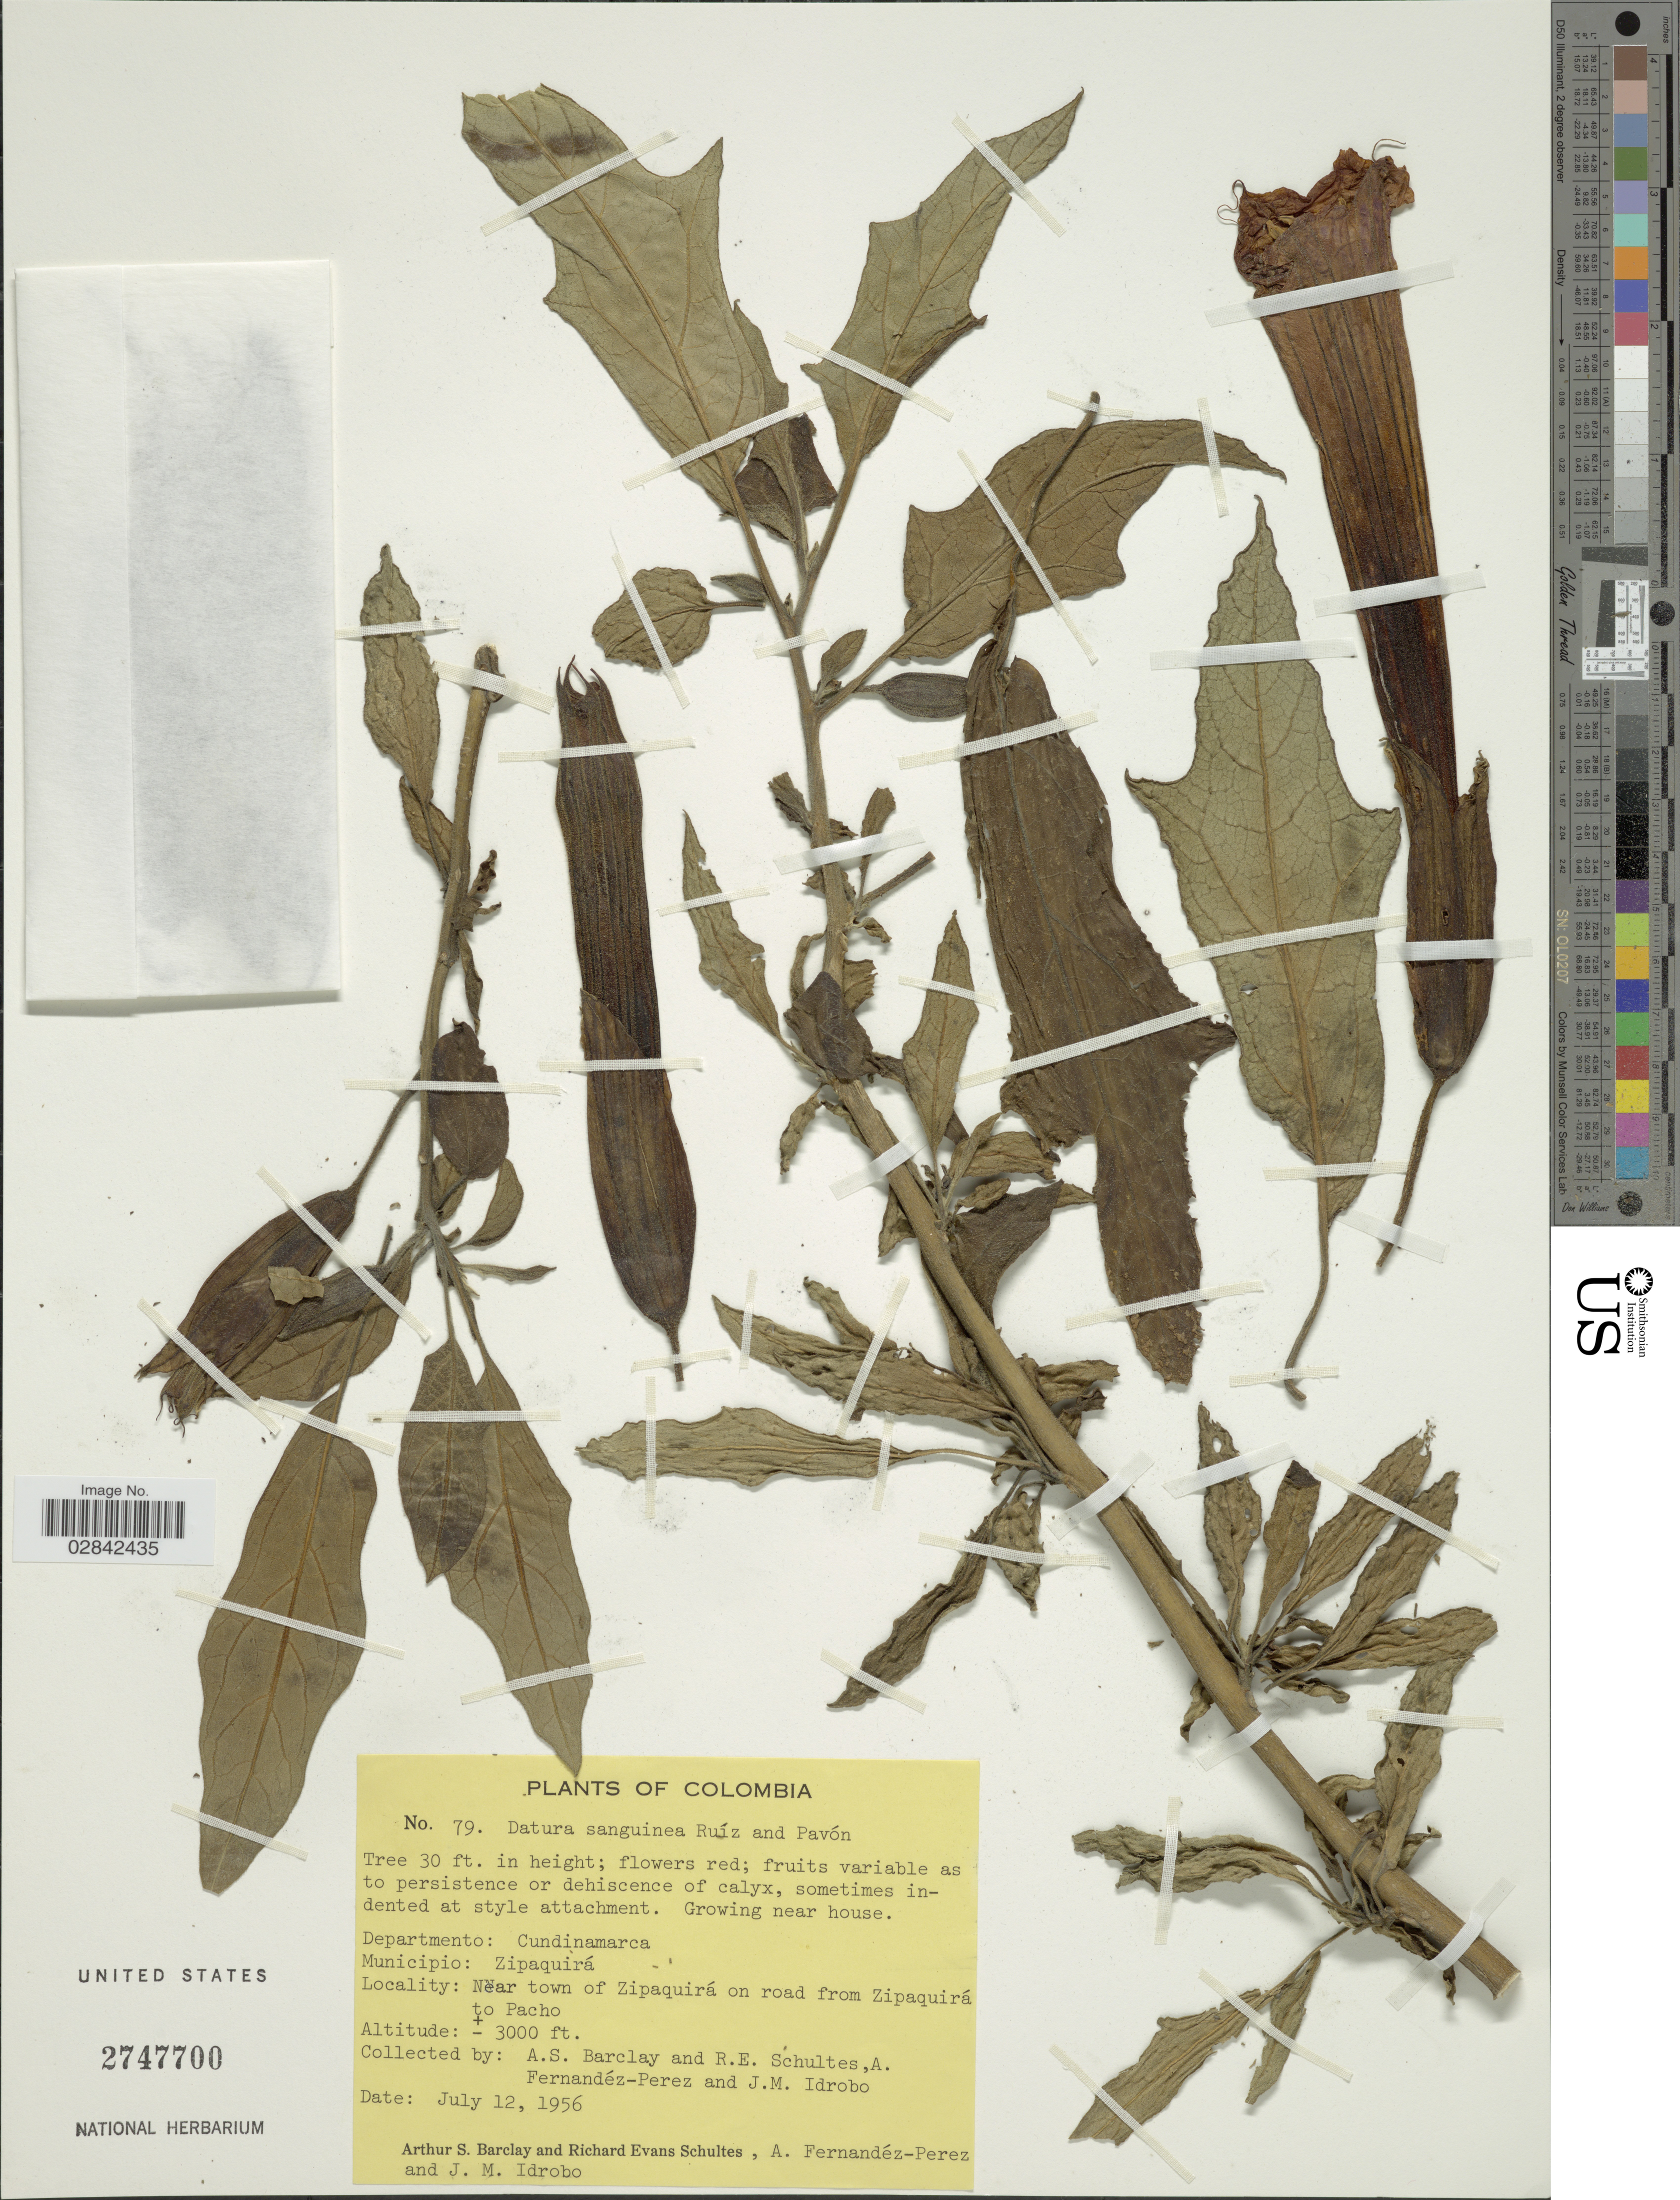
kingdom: Plantae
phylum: Tracheophyta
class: Magnoliopsida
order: Solanales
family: Solanaceae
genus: Brugmansia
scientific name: Brugmansia sanguinea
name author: (Ruiz & Pav.) D. Don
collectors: A. S. Barclay, R. E. Schultes, A. Fernández-Pérez & J. M. Idrobo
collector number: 79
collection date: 1956-07-12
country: Colombia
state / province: Cundinamarca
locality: Departmento: Cundinamarca. Municipio: Zipaquirá. Near town of Zipaquirá on road from Zipaquirá to Pacho.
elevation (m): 914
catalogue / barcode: US 2747700